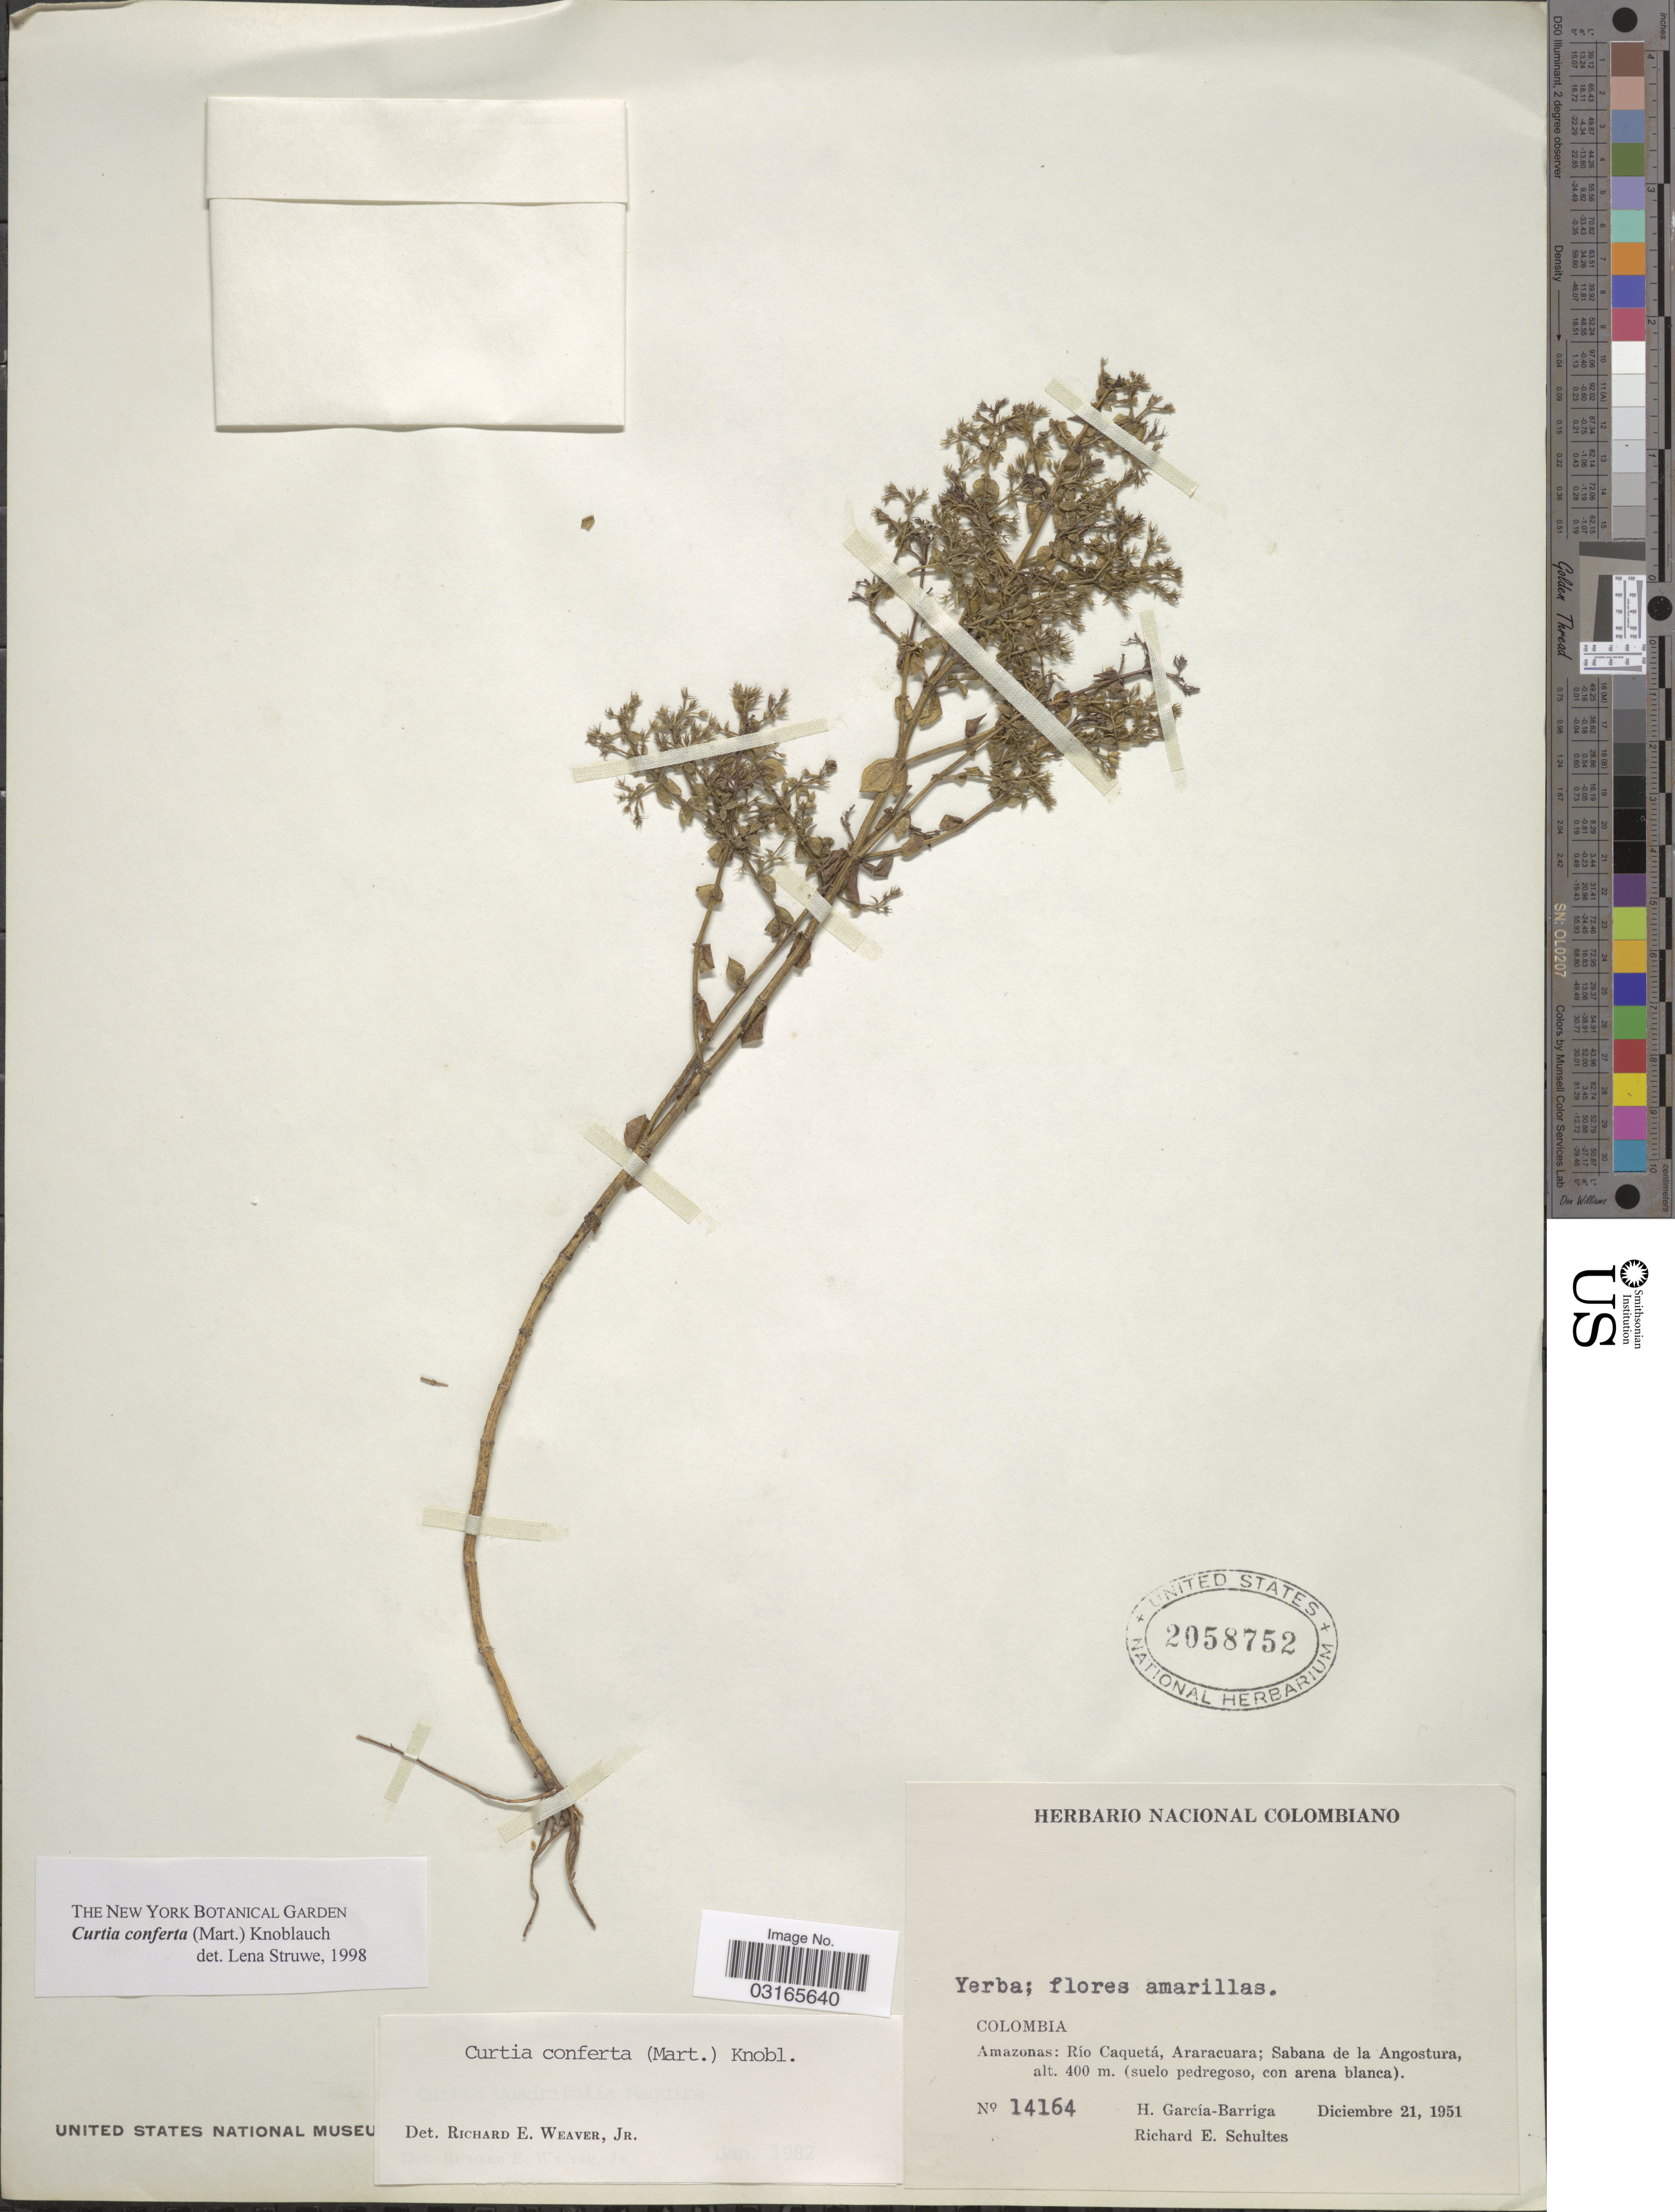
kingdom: Plantae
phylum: Tracheophyta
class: Magnoliopsida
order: Gentianales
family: Gentianaceae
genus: Curtia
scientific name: Curtia conferta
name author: (Mart.) Knobl.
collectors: H. García Barriga & R. E. Schultes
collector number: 14164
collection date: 1951-12-21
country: Colombia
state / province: Amazônas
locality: Río Caquetá, Araracuara; Sabana de la Angostura, (suelo pedregoso, con arena blanca).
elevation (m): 400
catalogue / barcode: US 2058752